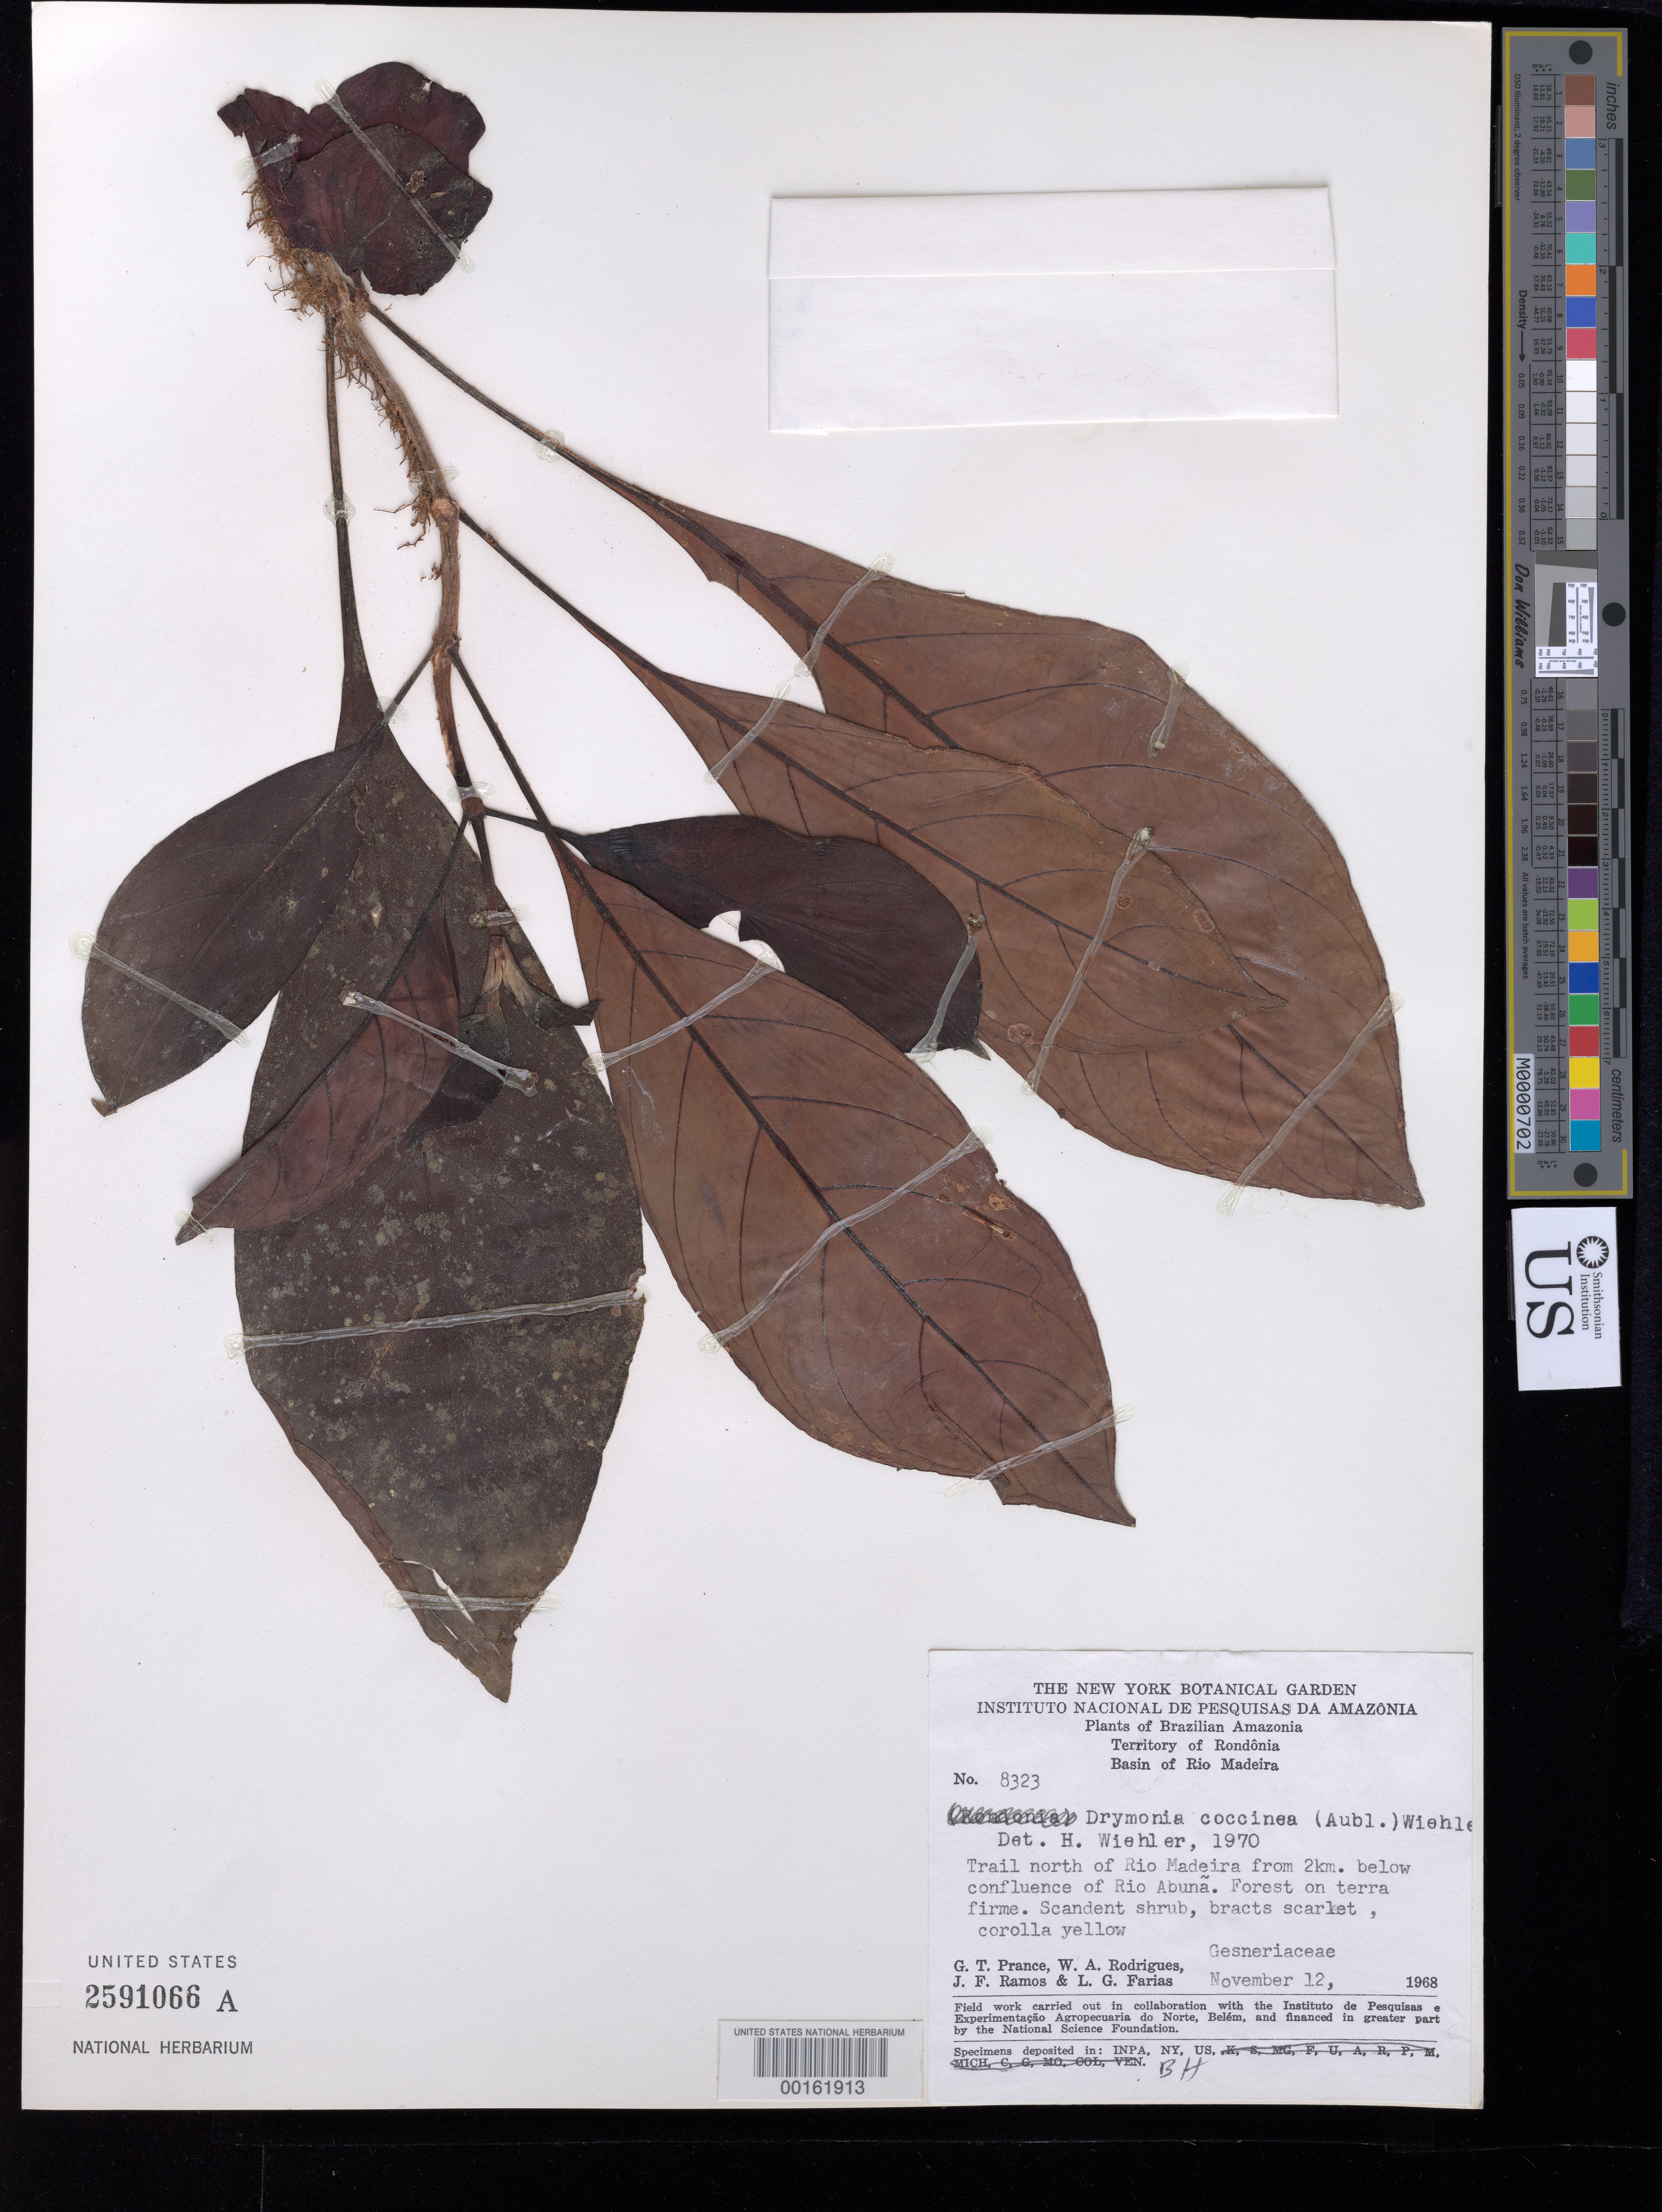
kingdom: Plantae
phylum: Tracheophyta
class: Magnoliopsida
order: Lamiales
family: Gesneriaceae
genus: Drymonia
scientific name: Drymonia coccinea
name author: (Aubl.) Wiehler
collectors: G. T. Prance & et al.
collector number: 8323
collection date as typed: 12 Nov 1968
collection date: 1968-11-12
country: Brazil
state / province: Rondonia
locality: Basin of Rio Madeira, trail N of Rio Madeira from 2 km below confluence of Rio Abuna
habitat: Forest on terra firme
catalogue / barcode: US 2591066A